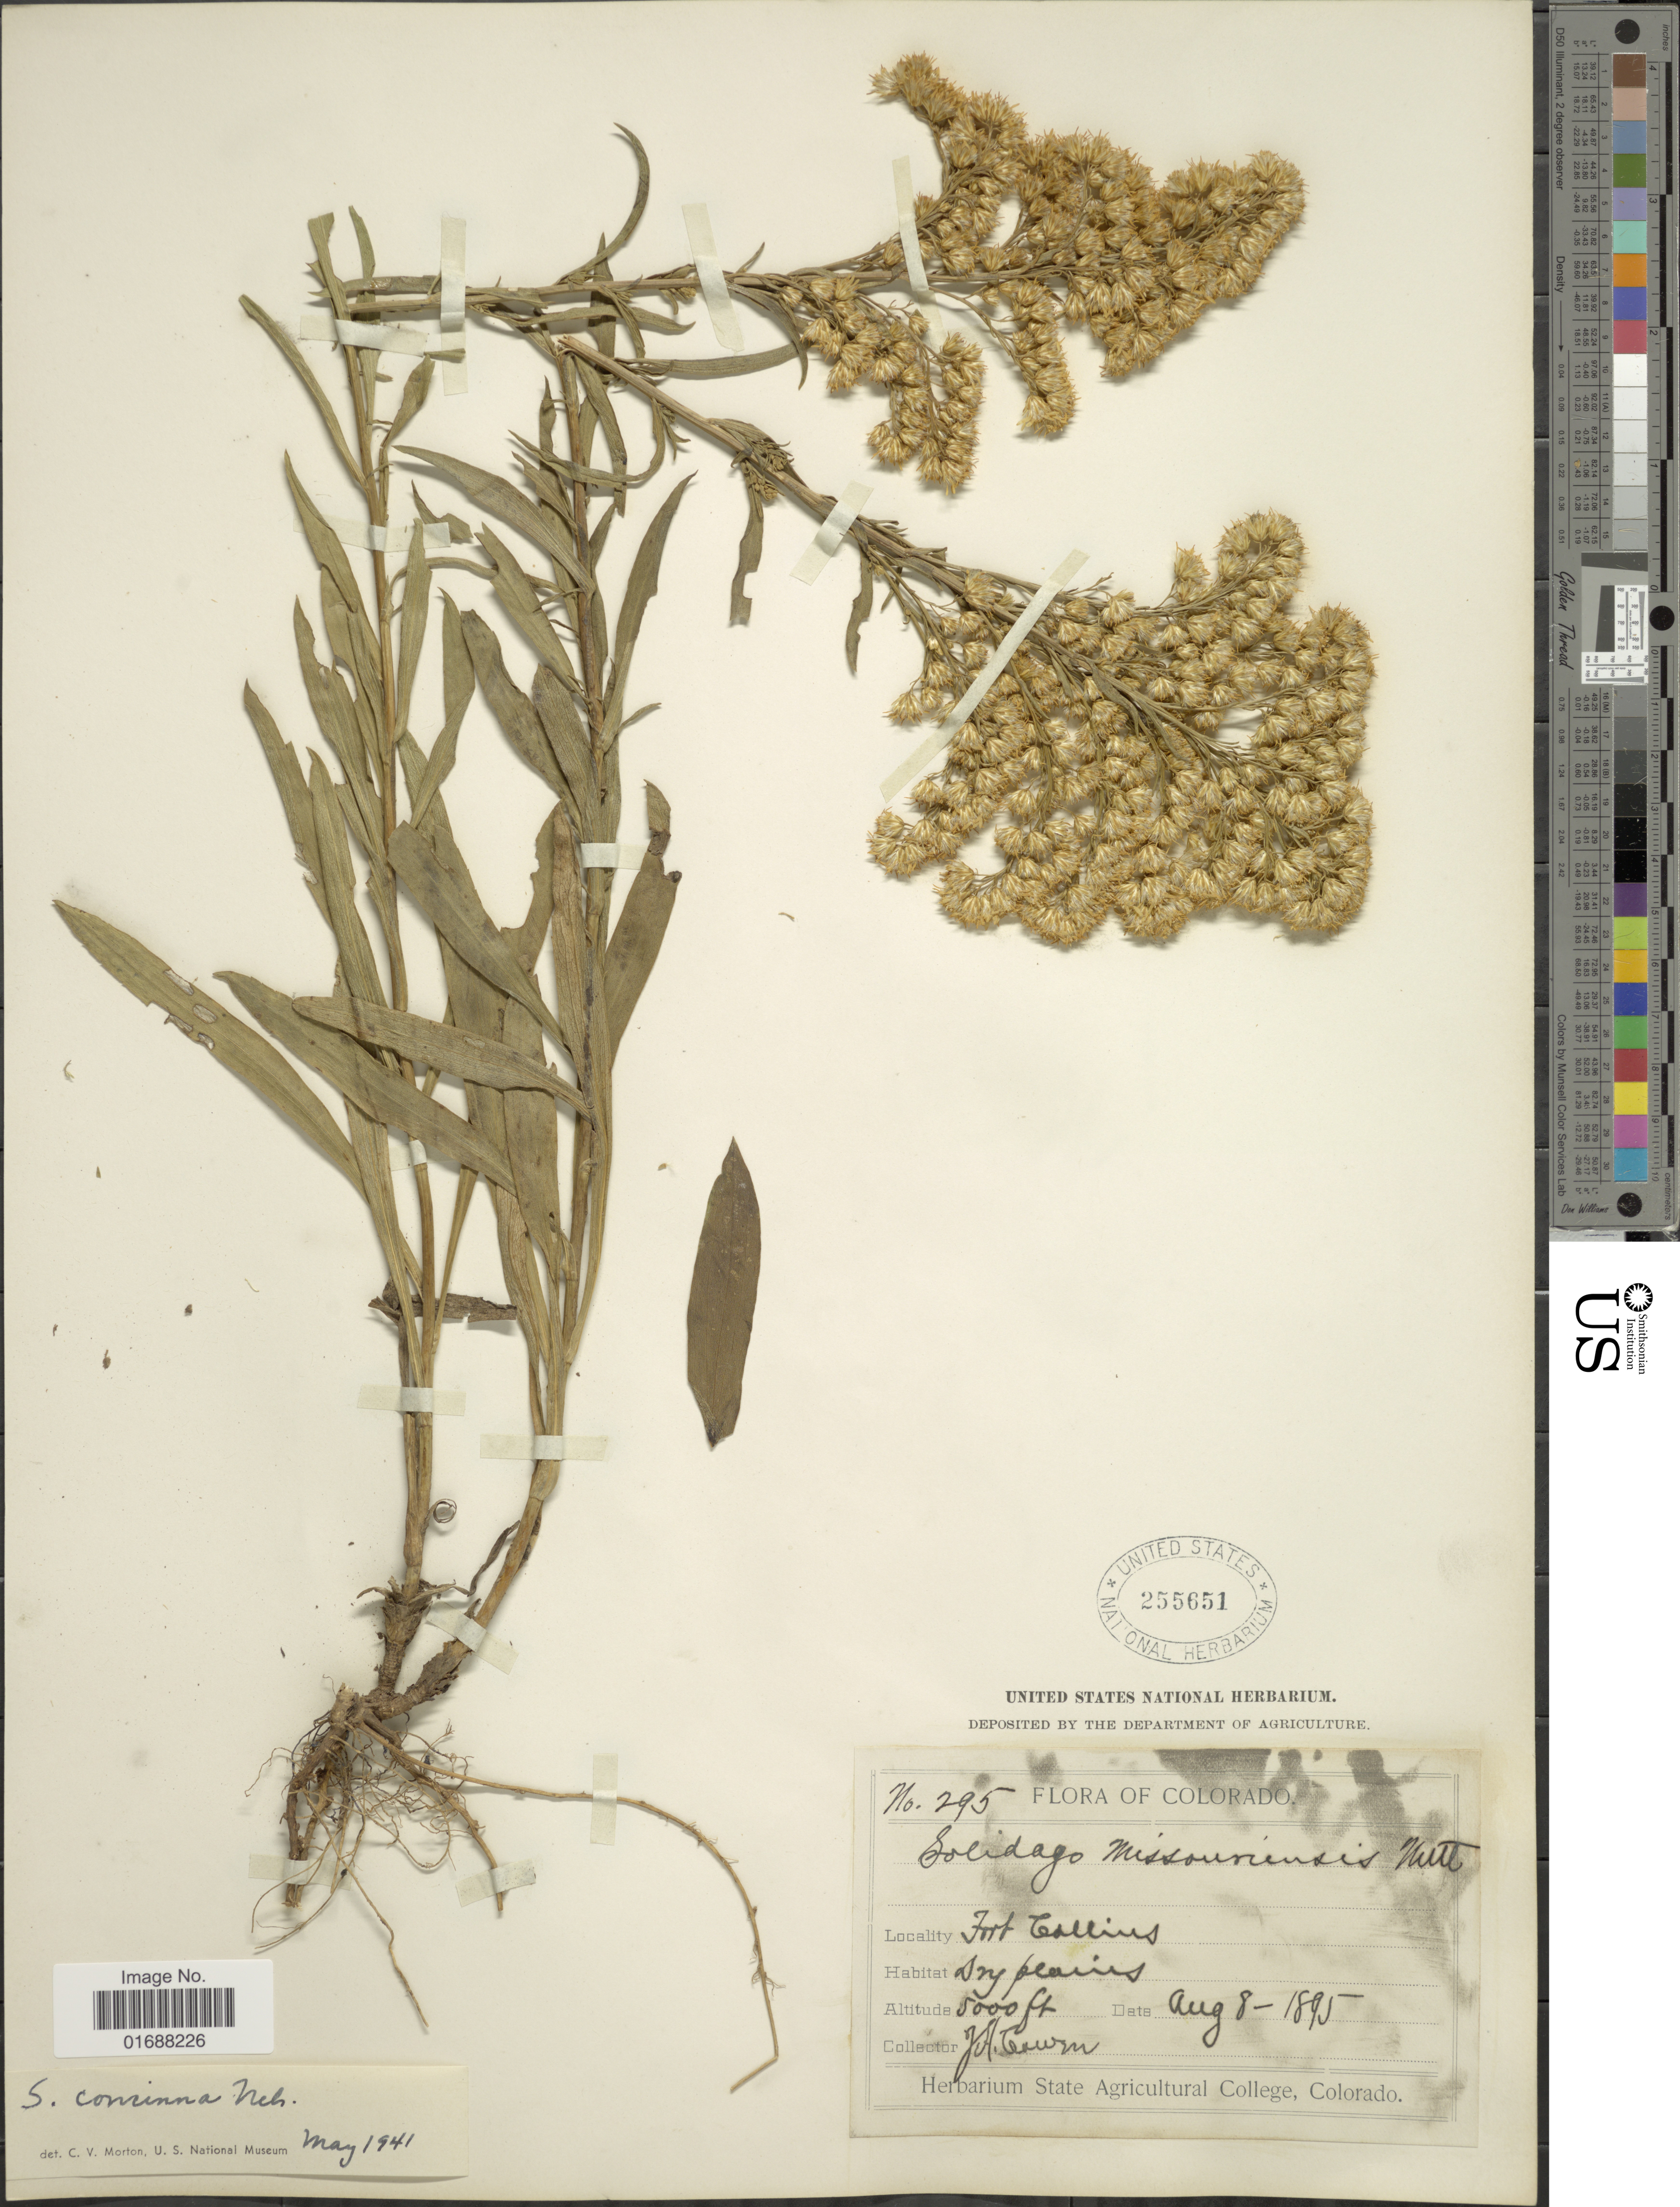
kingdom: Plantae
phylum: Tracheophyta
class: Magnoliopsida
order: Asterales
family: Asteraceae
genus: Solidago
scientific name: Solidago missouriensis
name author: Nutt.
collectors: J. H. Cowen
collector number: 295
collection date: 1895-08-08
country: United States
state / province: Colorado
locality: Fort Collins.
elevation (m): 1524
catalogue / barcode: US 255651